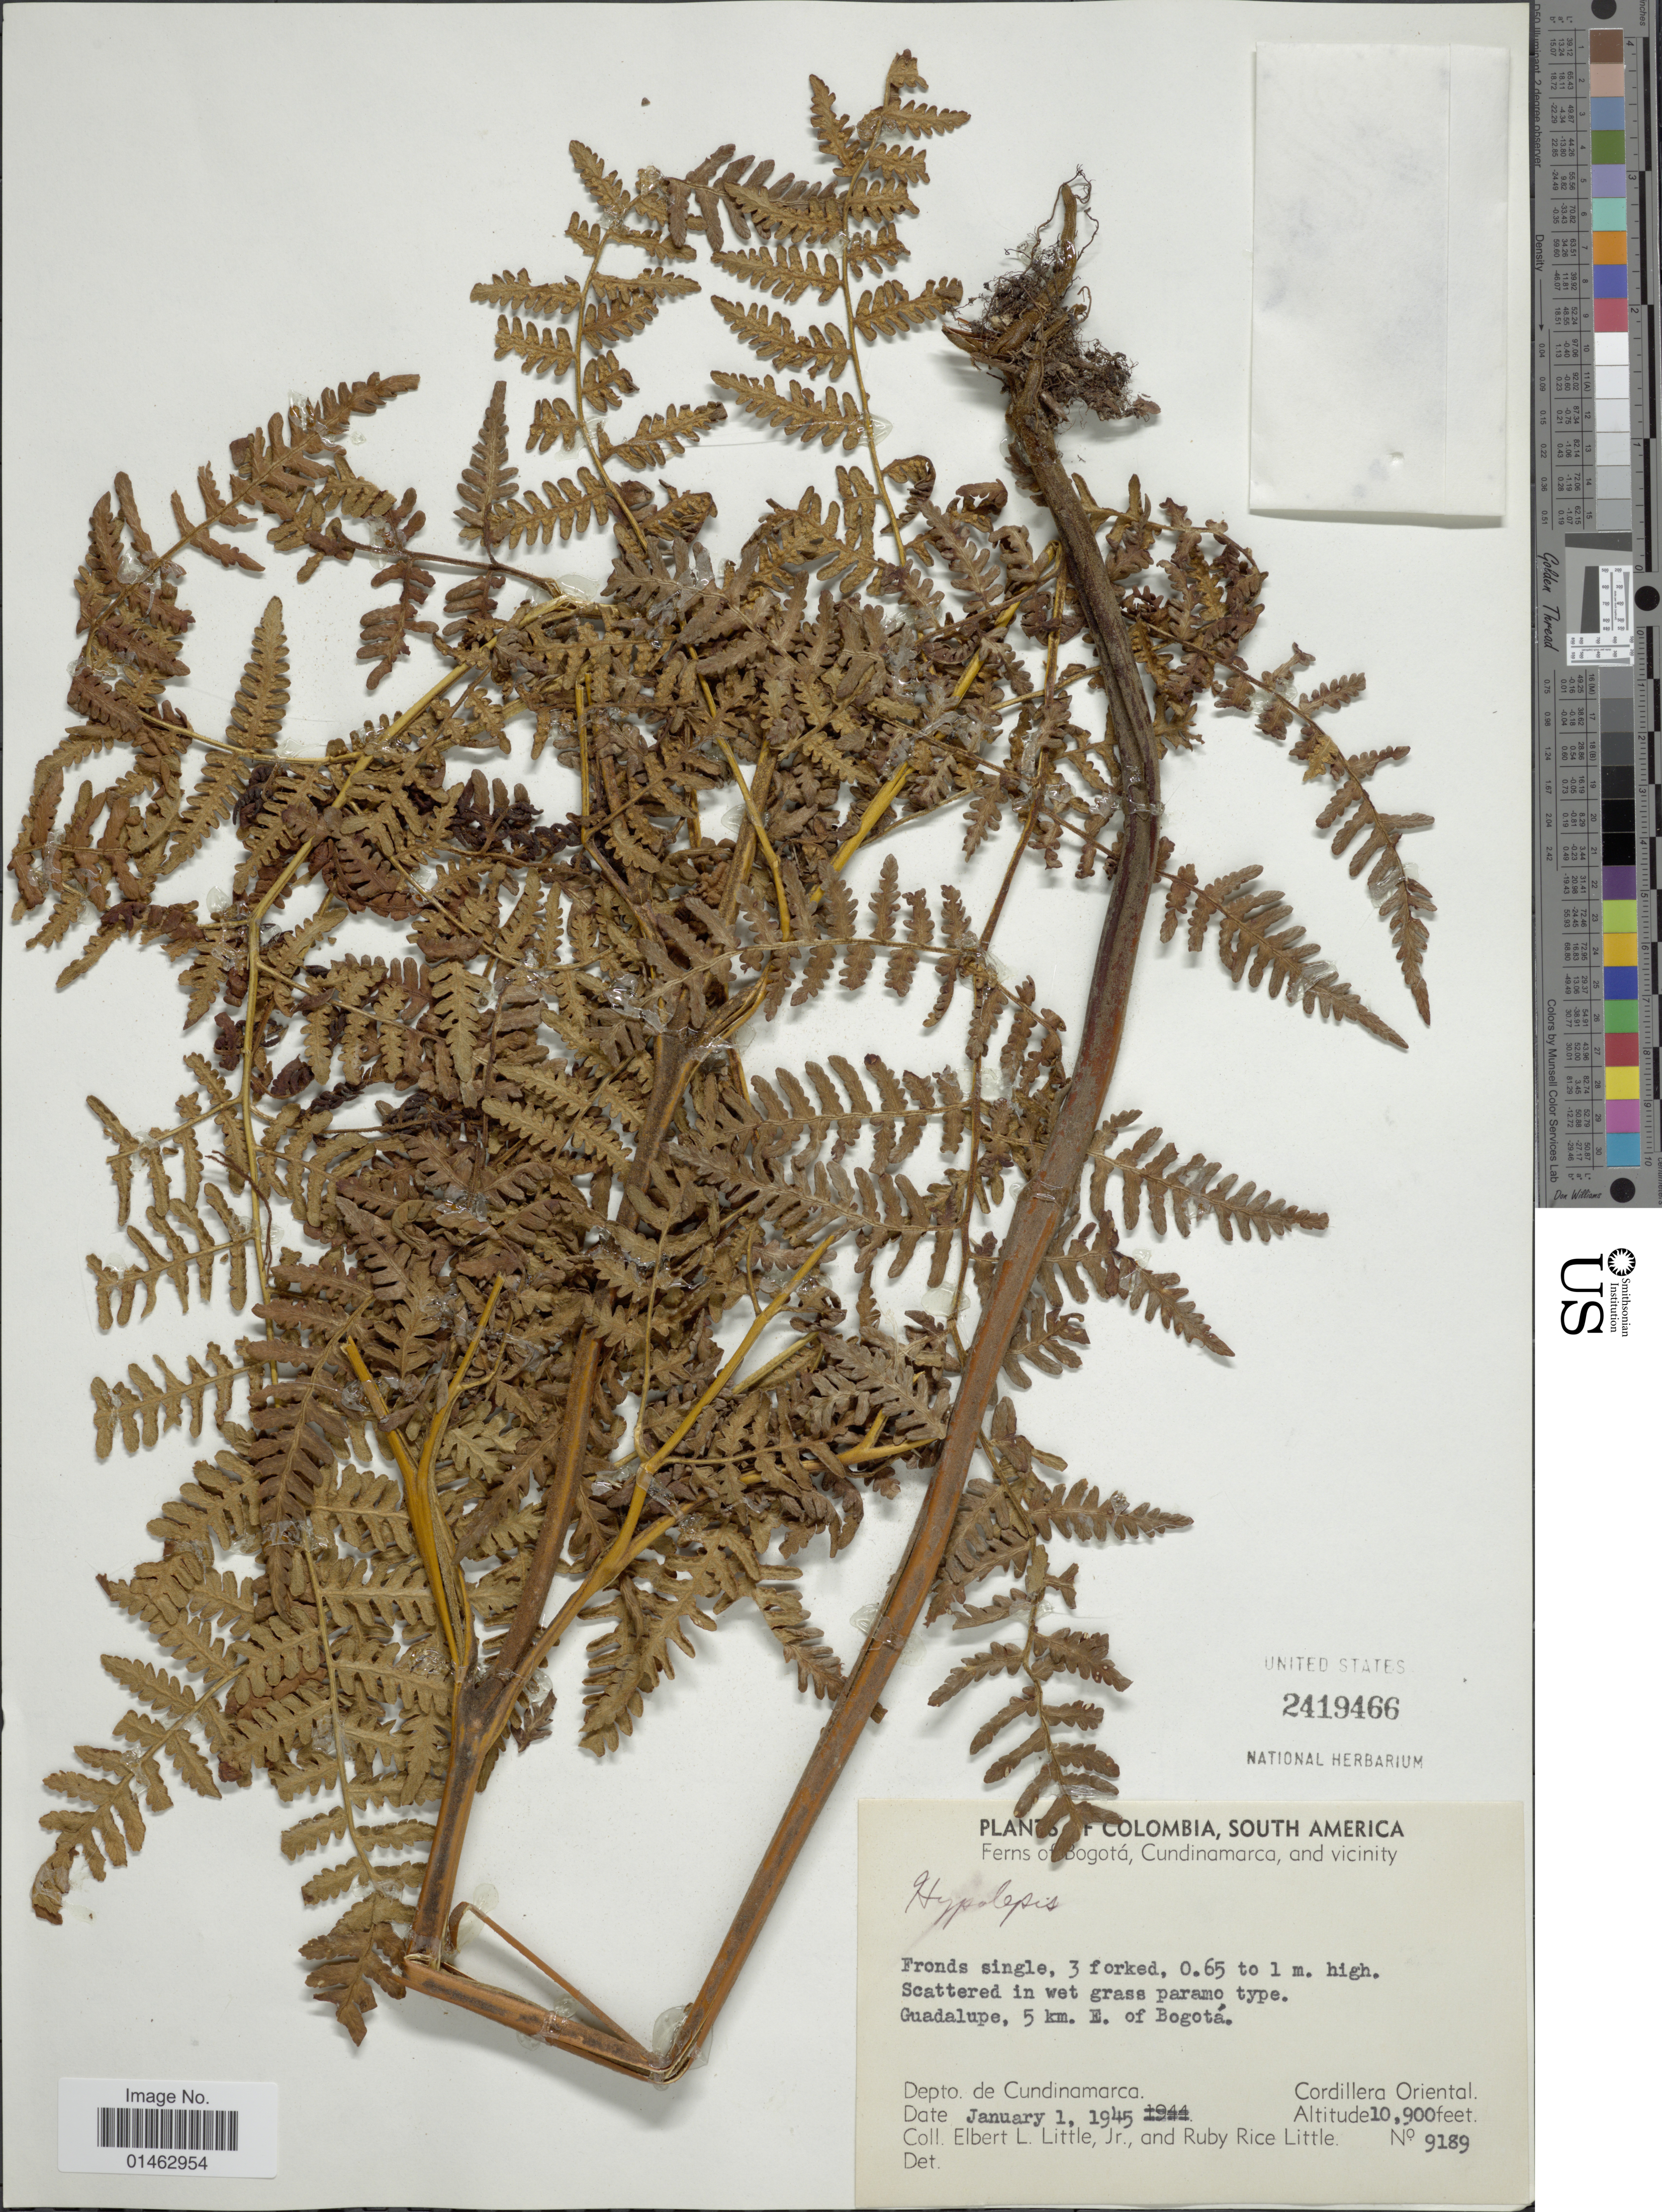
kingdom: Plantae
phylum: Tracheophyta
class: Polypodiopsida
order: Polypodiales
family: Dennstaedtiaceae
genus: Hypolepis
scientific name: Hypolepis bogotensis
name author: H. Karst.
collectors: E. L. Little & R. R. Little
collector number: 9189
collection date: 1945-01-01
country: Colombia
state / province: Cundinamarca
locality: Guadalupe, 5 km. E. of Bogotá, Depto de Cunidnamarca, Cordillera Oriental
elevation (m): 3322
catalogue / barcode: US 2419466